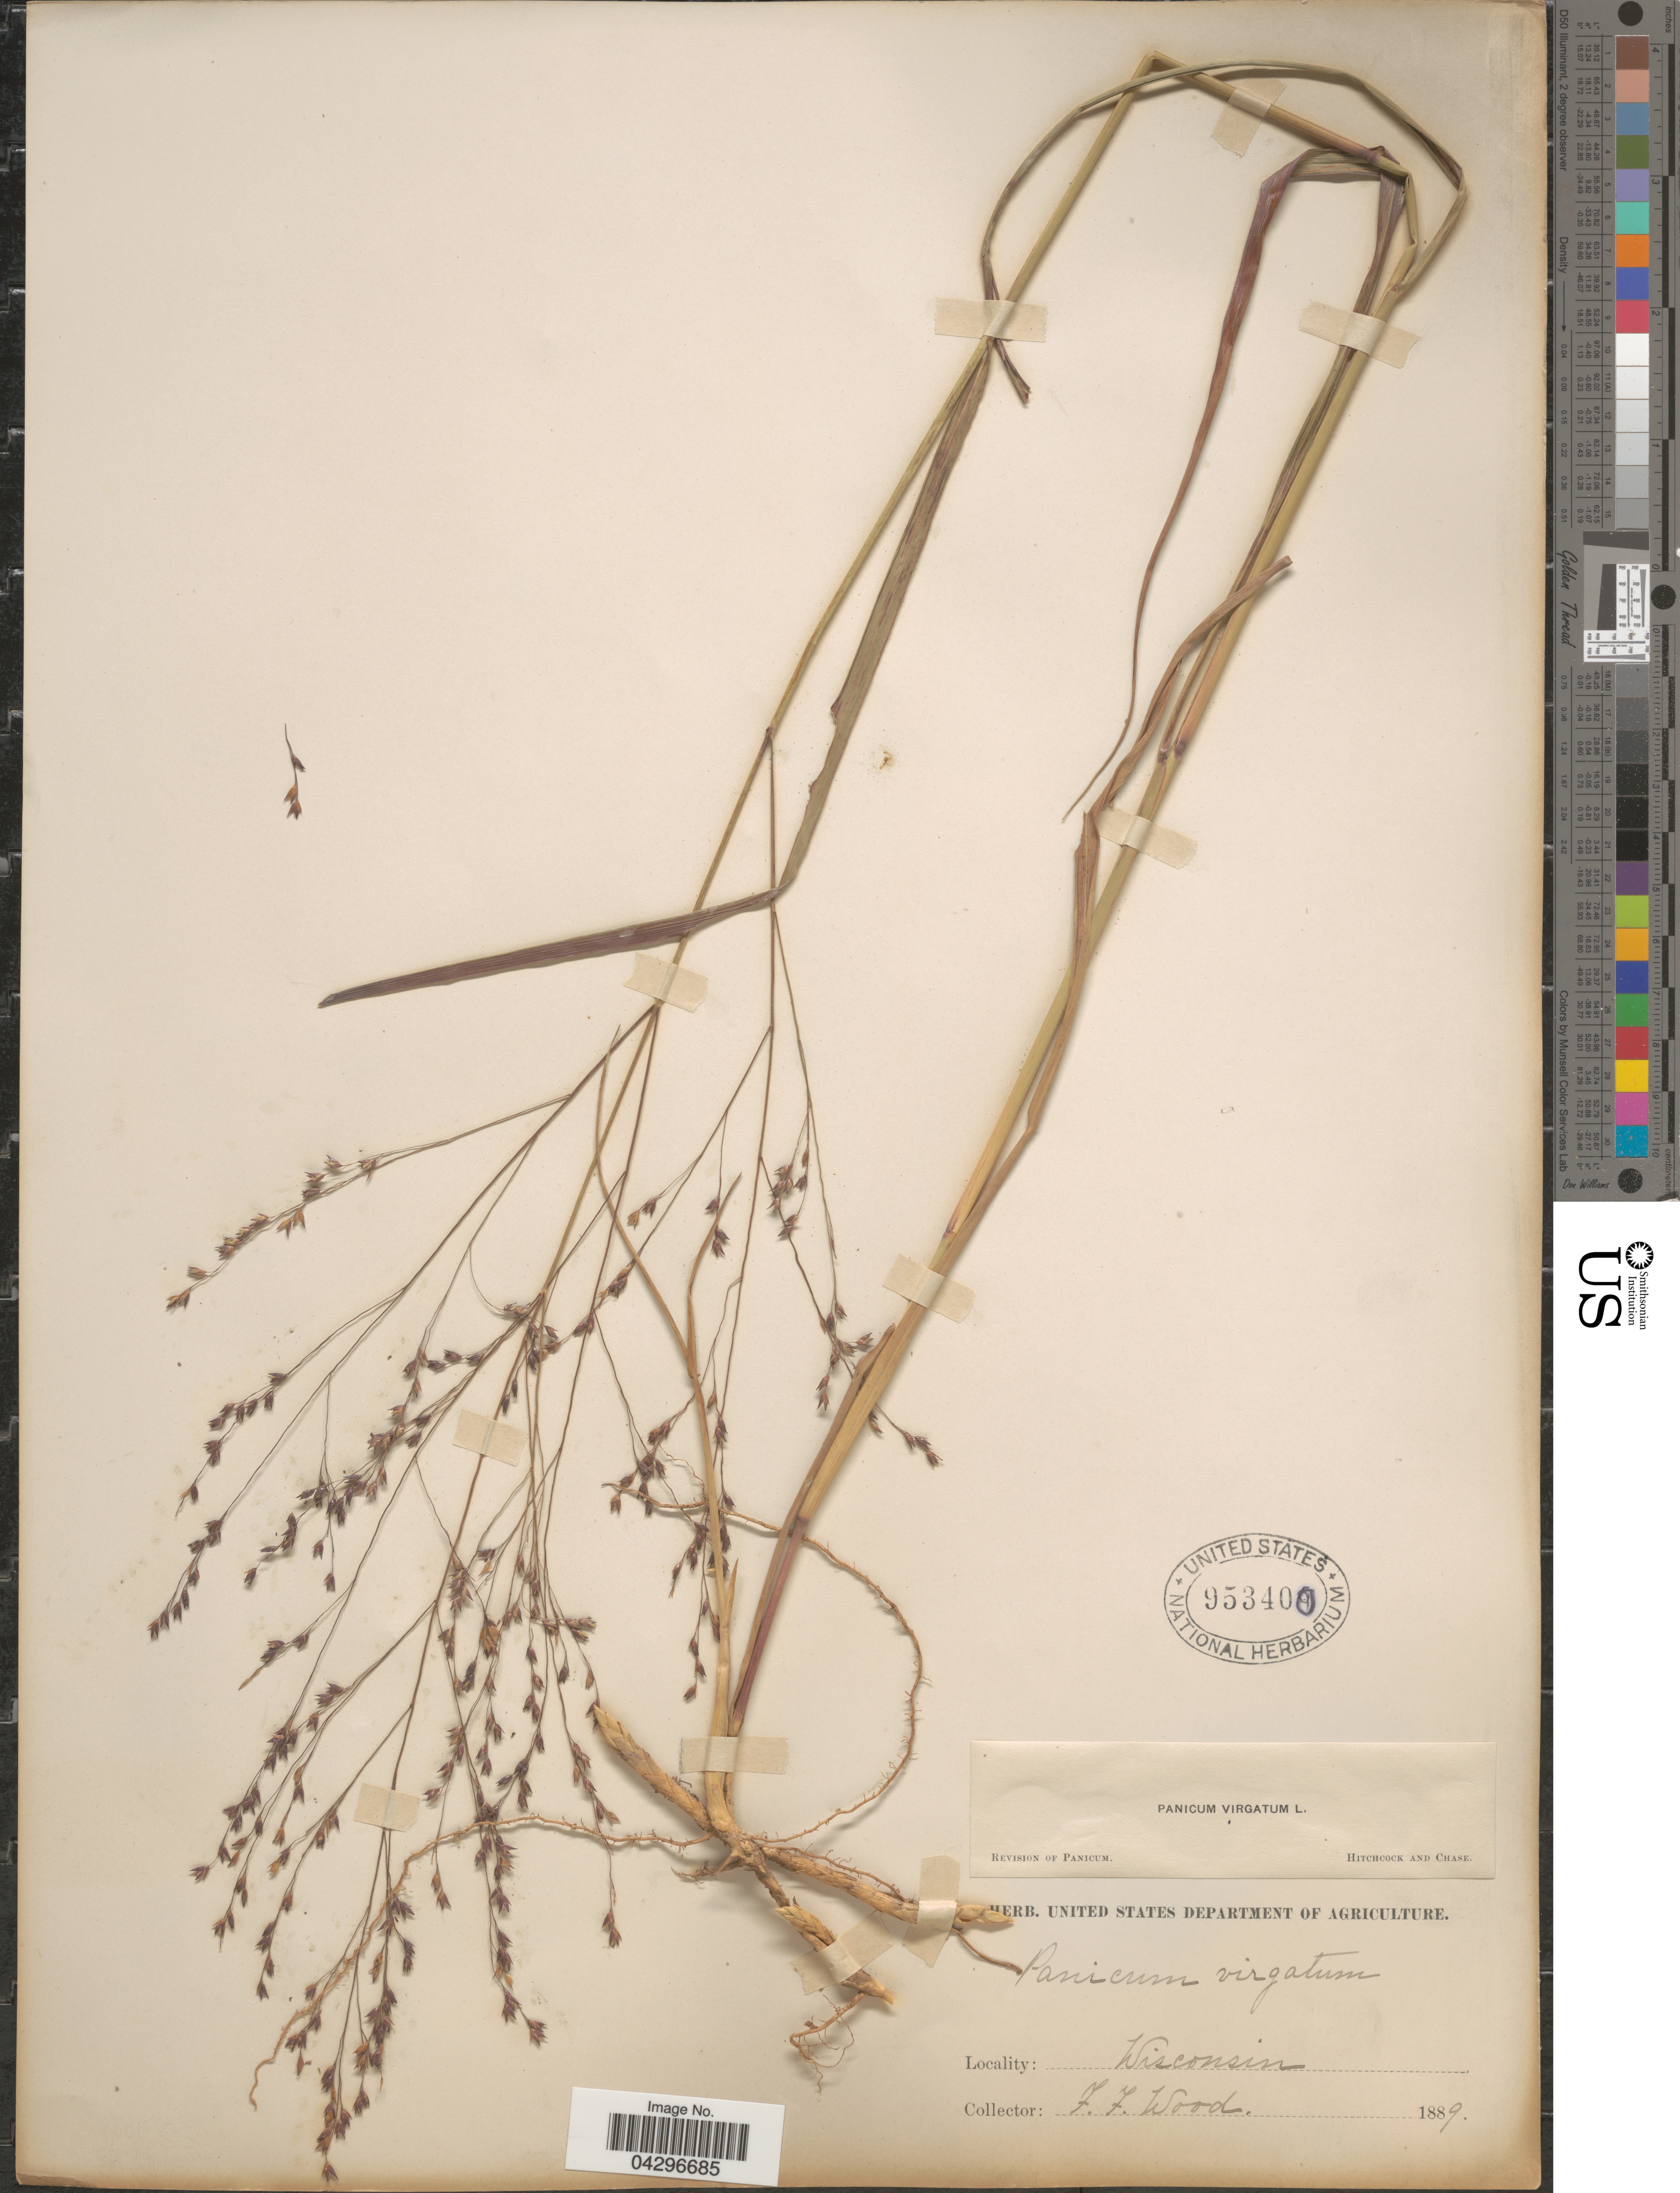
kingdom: Plantae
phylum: Tracheophyta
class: Liliopsida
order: Poales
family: Poaceae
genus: Panicum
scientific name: Panicum virgatum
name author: L.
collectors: F. Wood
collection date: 1889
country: United States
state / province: Wisconsin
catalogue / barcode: US 953400